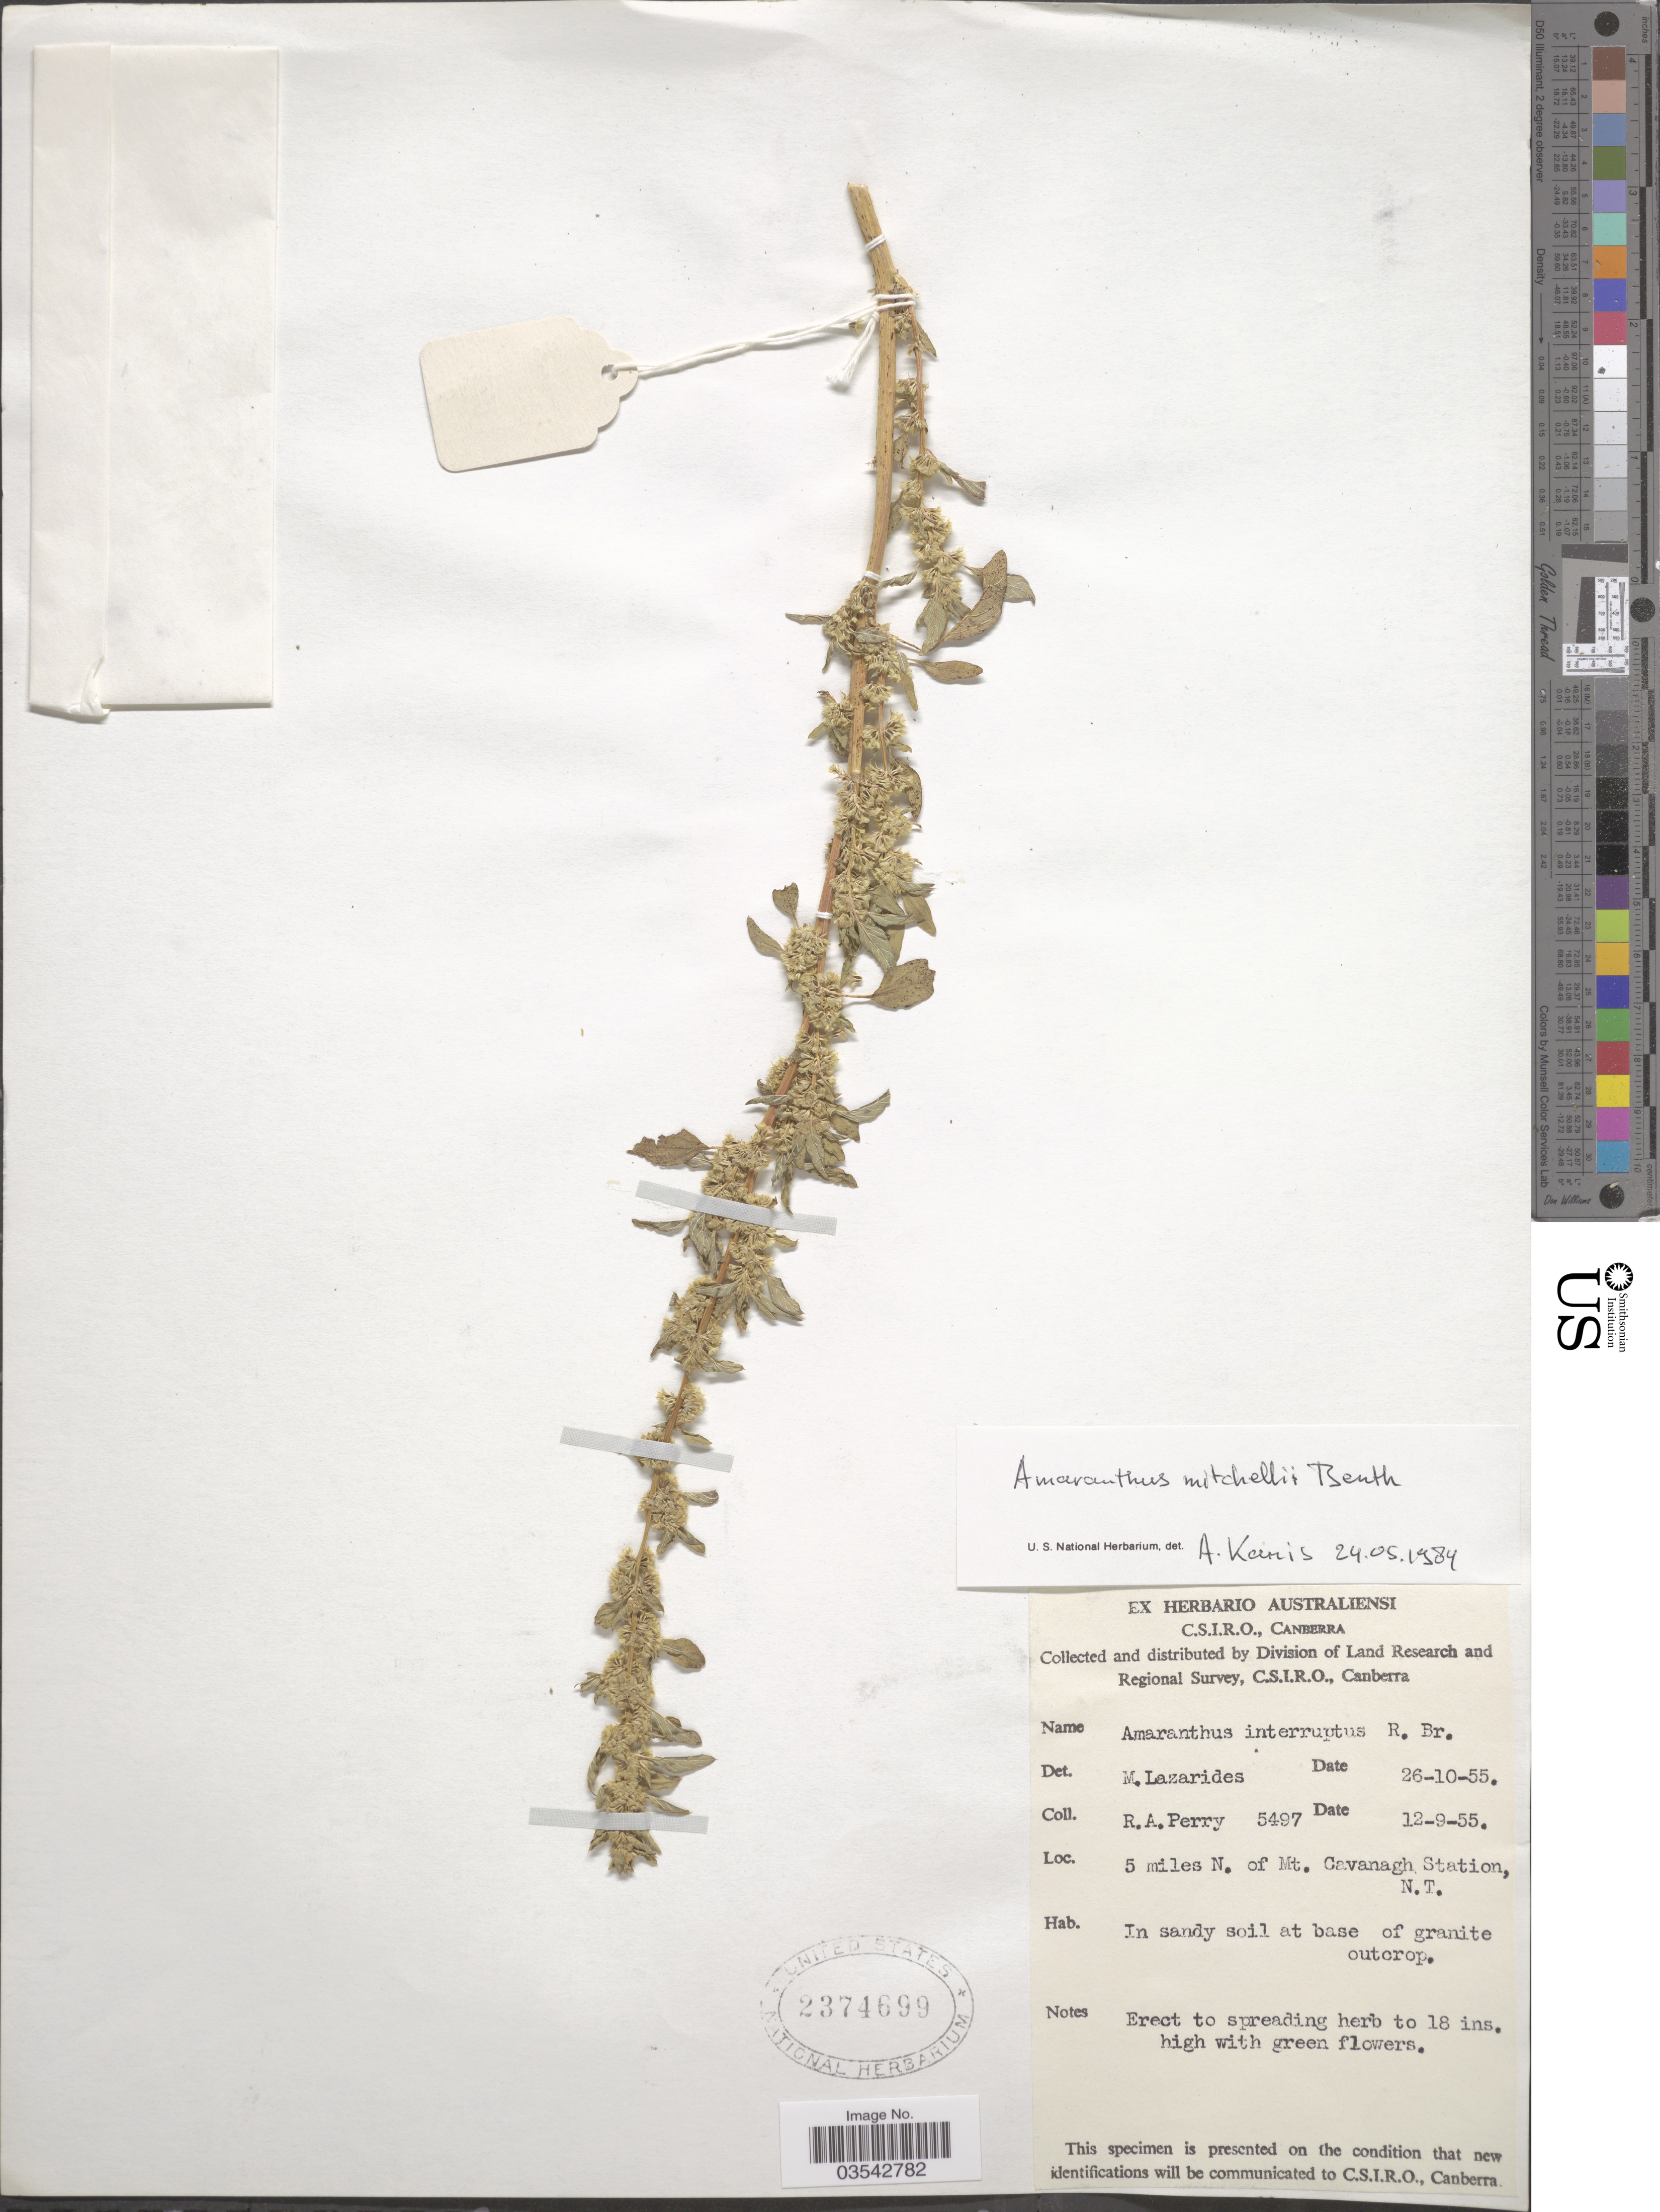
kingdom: Plantae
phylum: Tracheophyta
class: Magnoliopsida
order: Caryophyllales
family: Amaranthaceae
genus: Amaranthus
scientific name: Amaranthus mitchellii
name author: Benth.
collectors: Perry, R. A.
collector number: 5497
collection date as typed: Transcribed d/m/y: 12/9/55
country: Australia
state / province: Northern Territory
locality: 5 miles N. of Mt. Cavanagh Station.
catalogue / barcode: US 2374699